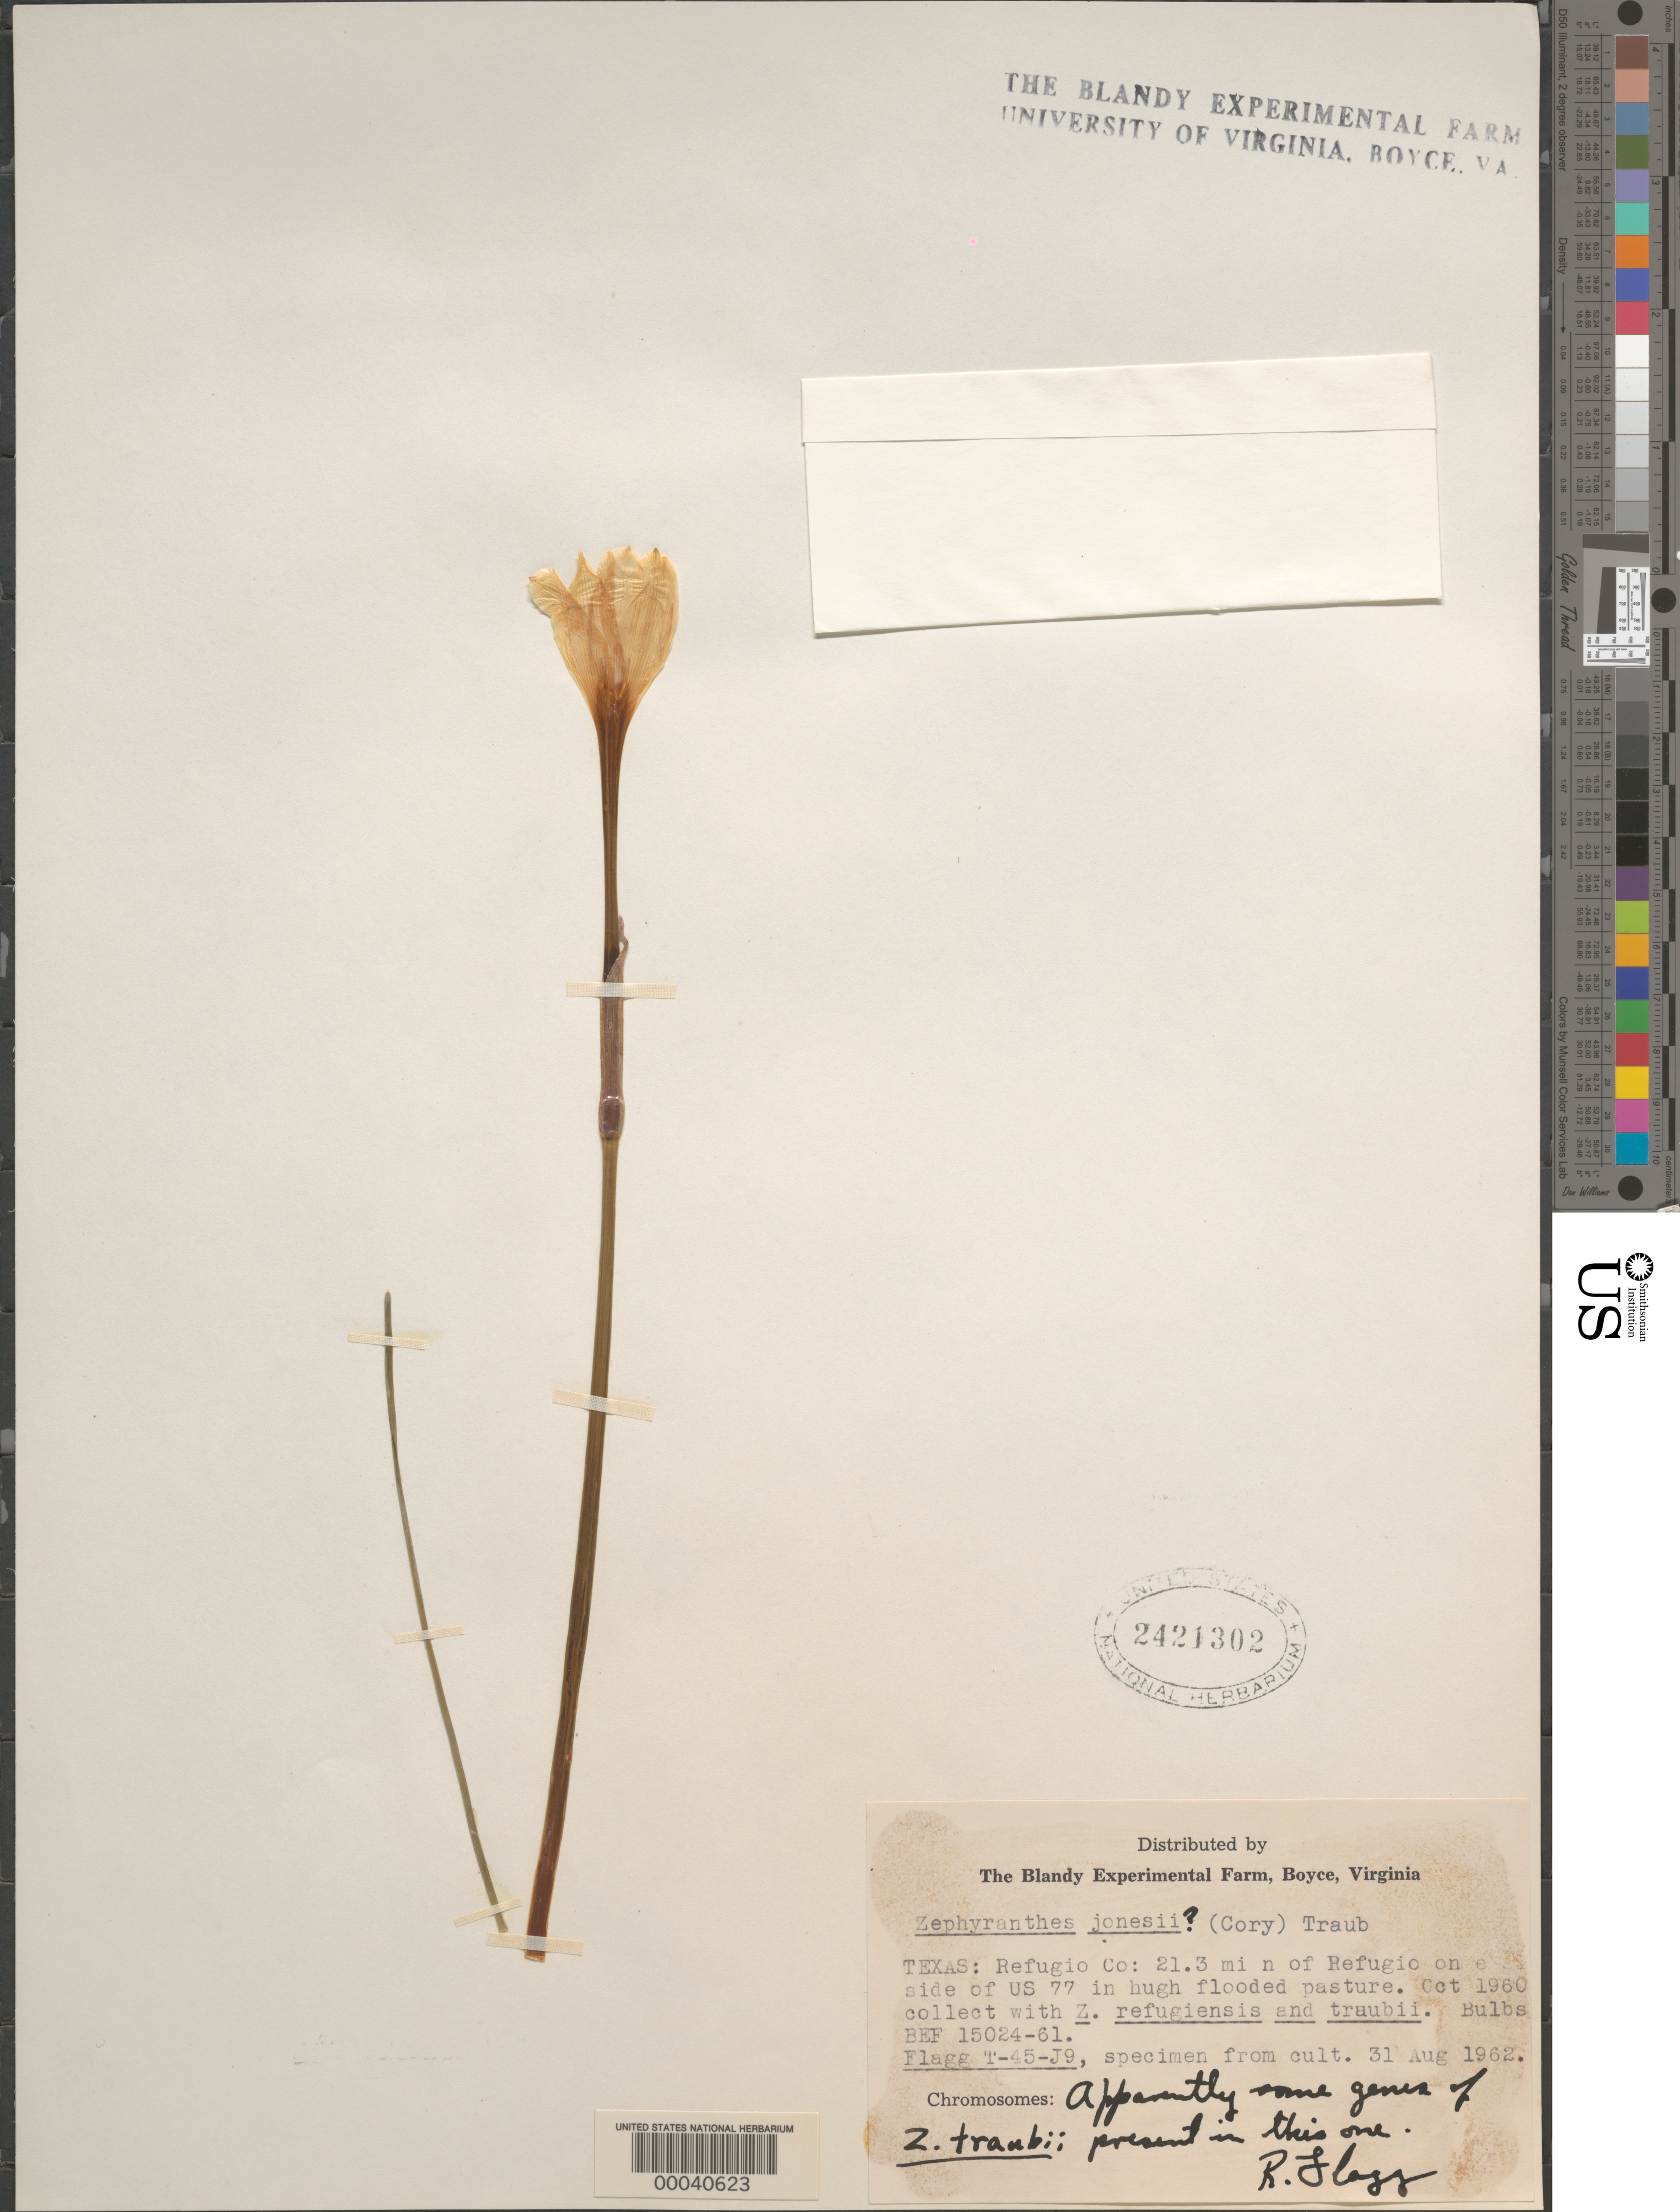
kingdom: Plantae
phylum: Tracheophyta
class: Liliopsida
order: Asparagales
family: Amaryllidaceae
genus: Zephyranthes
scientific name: Zephyranthes jonesii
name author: (Cory) Traub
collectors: R. O. Flagg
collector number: T-45-j9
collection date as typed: Oct 1960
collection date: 1960-10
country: United States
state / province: Texas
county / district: Refugio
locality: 23.1 mi. n of refugio on e side of us 77 in hugh flooded pasture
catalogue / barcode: US 2421302